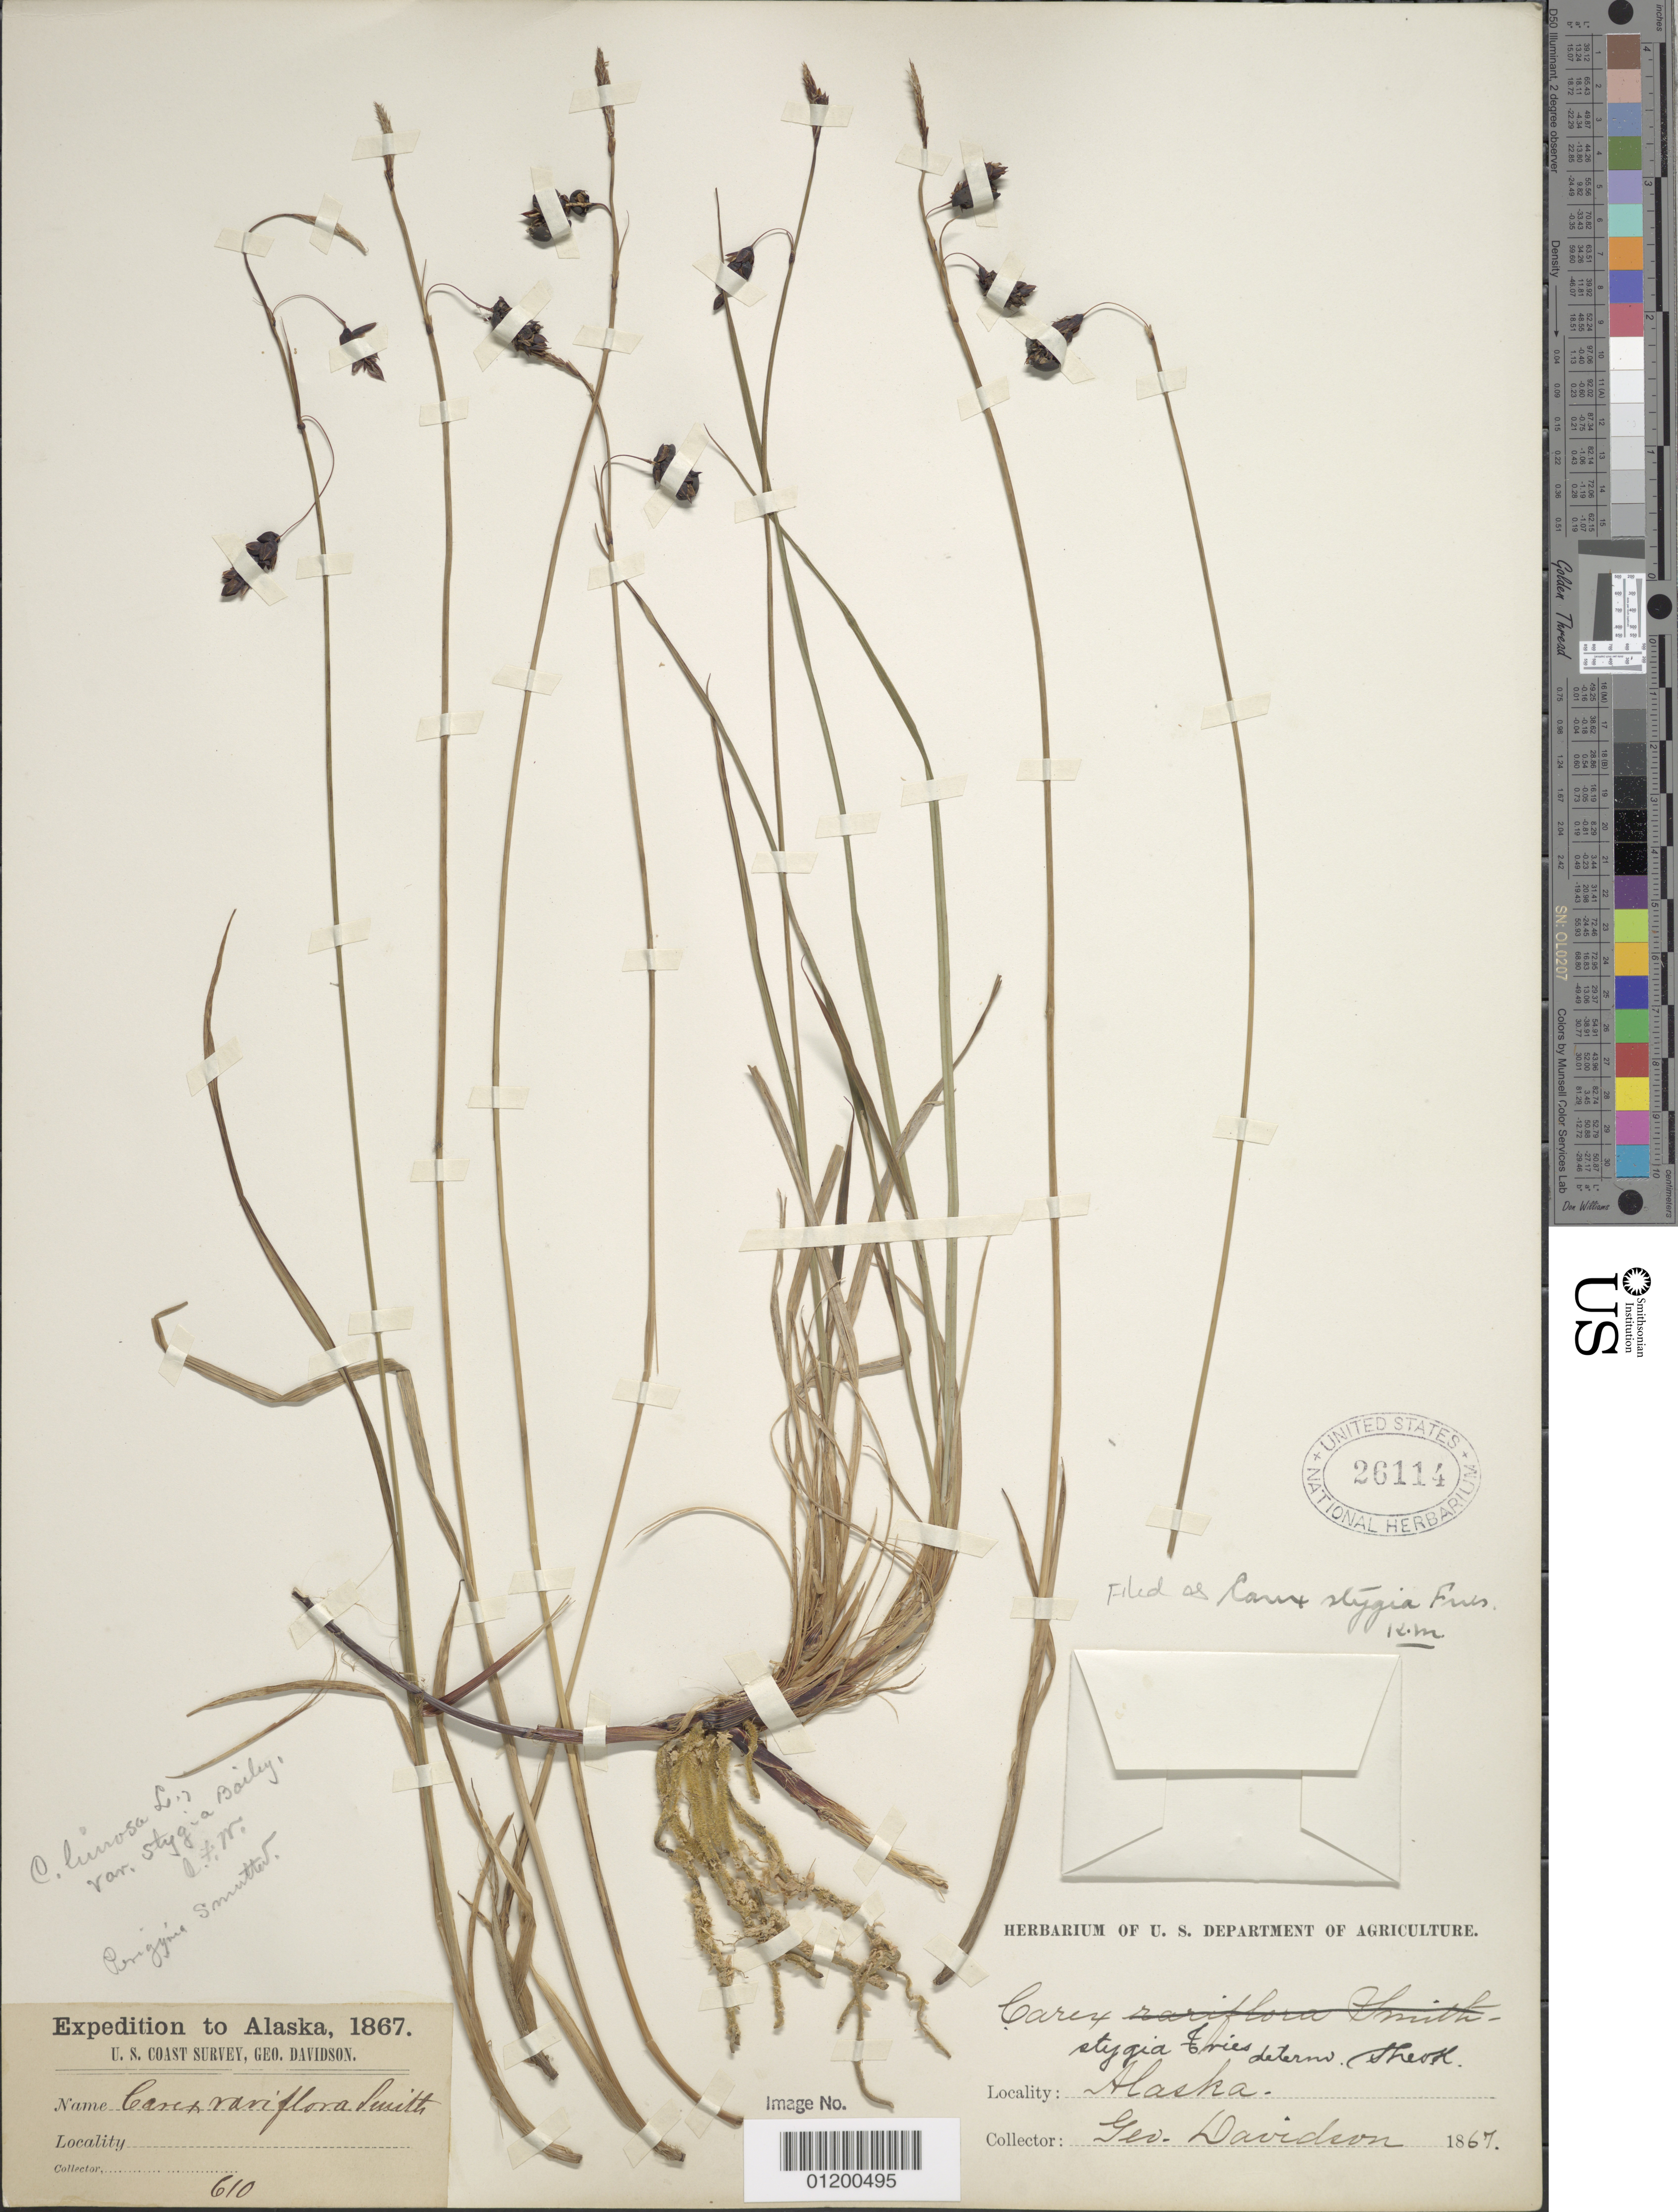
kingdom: Plantae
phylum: Tracheophyta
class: Liliopsida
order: Poales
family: Cyperaceae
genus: Carex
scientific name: Carex x stygia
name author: Fr.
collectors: G. Davidson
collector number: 610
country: United States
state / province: Alaska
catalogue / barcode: US 26114